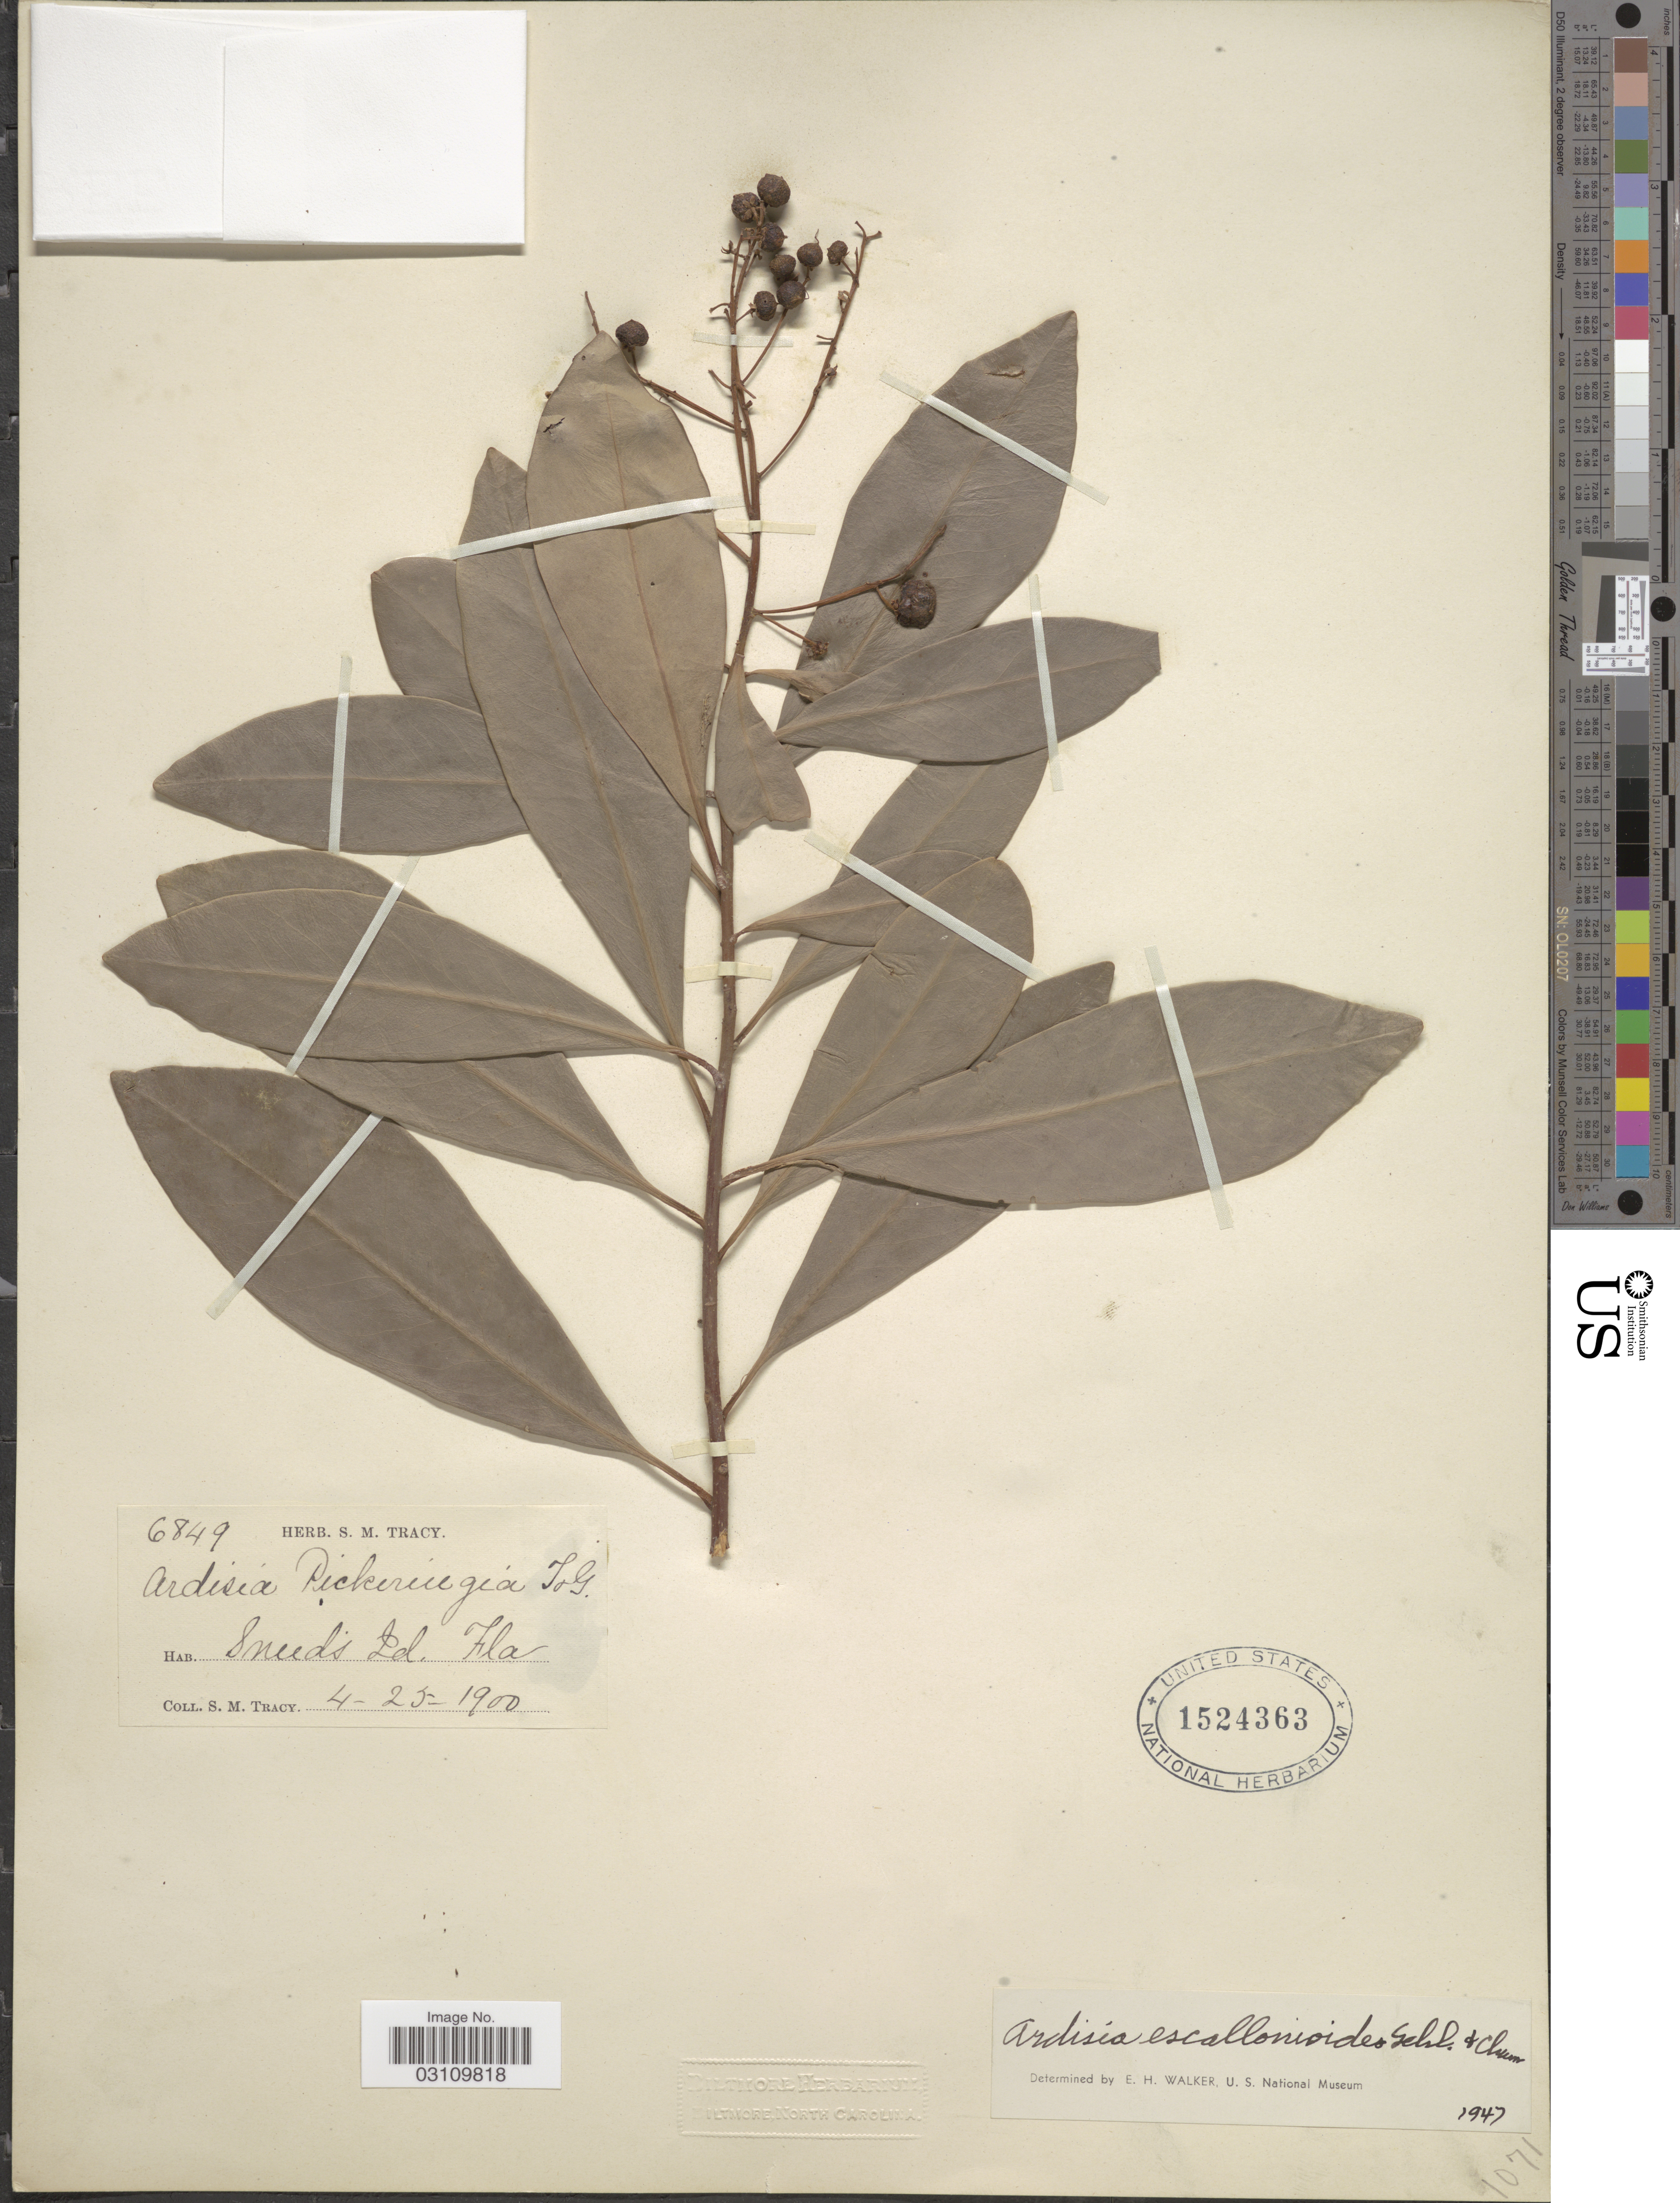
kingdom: Plantae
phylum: Tracheophyta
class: Magnoliopsida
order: Ericales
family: Primulaceae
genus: Ardisia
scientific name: Ardisia escallonioides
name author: Schltdl. & Cham.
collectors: S. M. Tracy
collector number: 6849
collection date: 1900-04-25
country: United States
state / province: Florida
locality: Sneeds Id.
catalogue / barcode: US 1524363